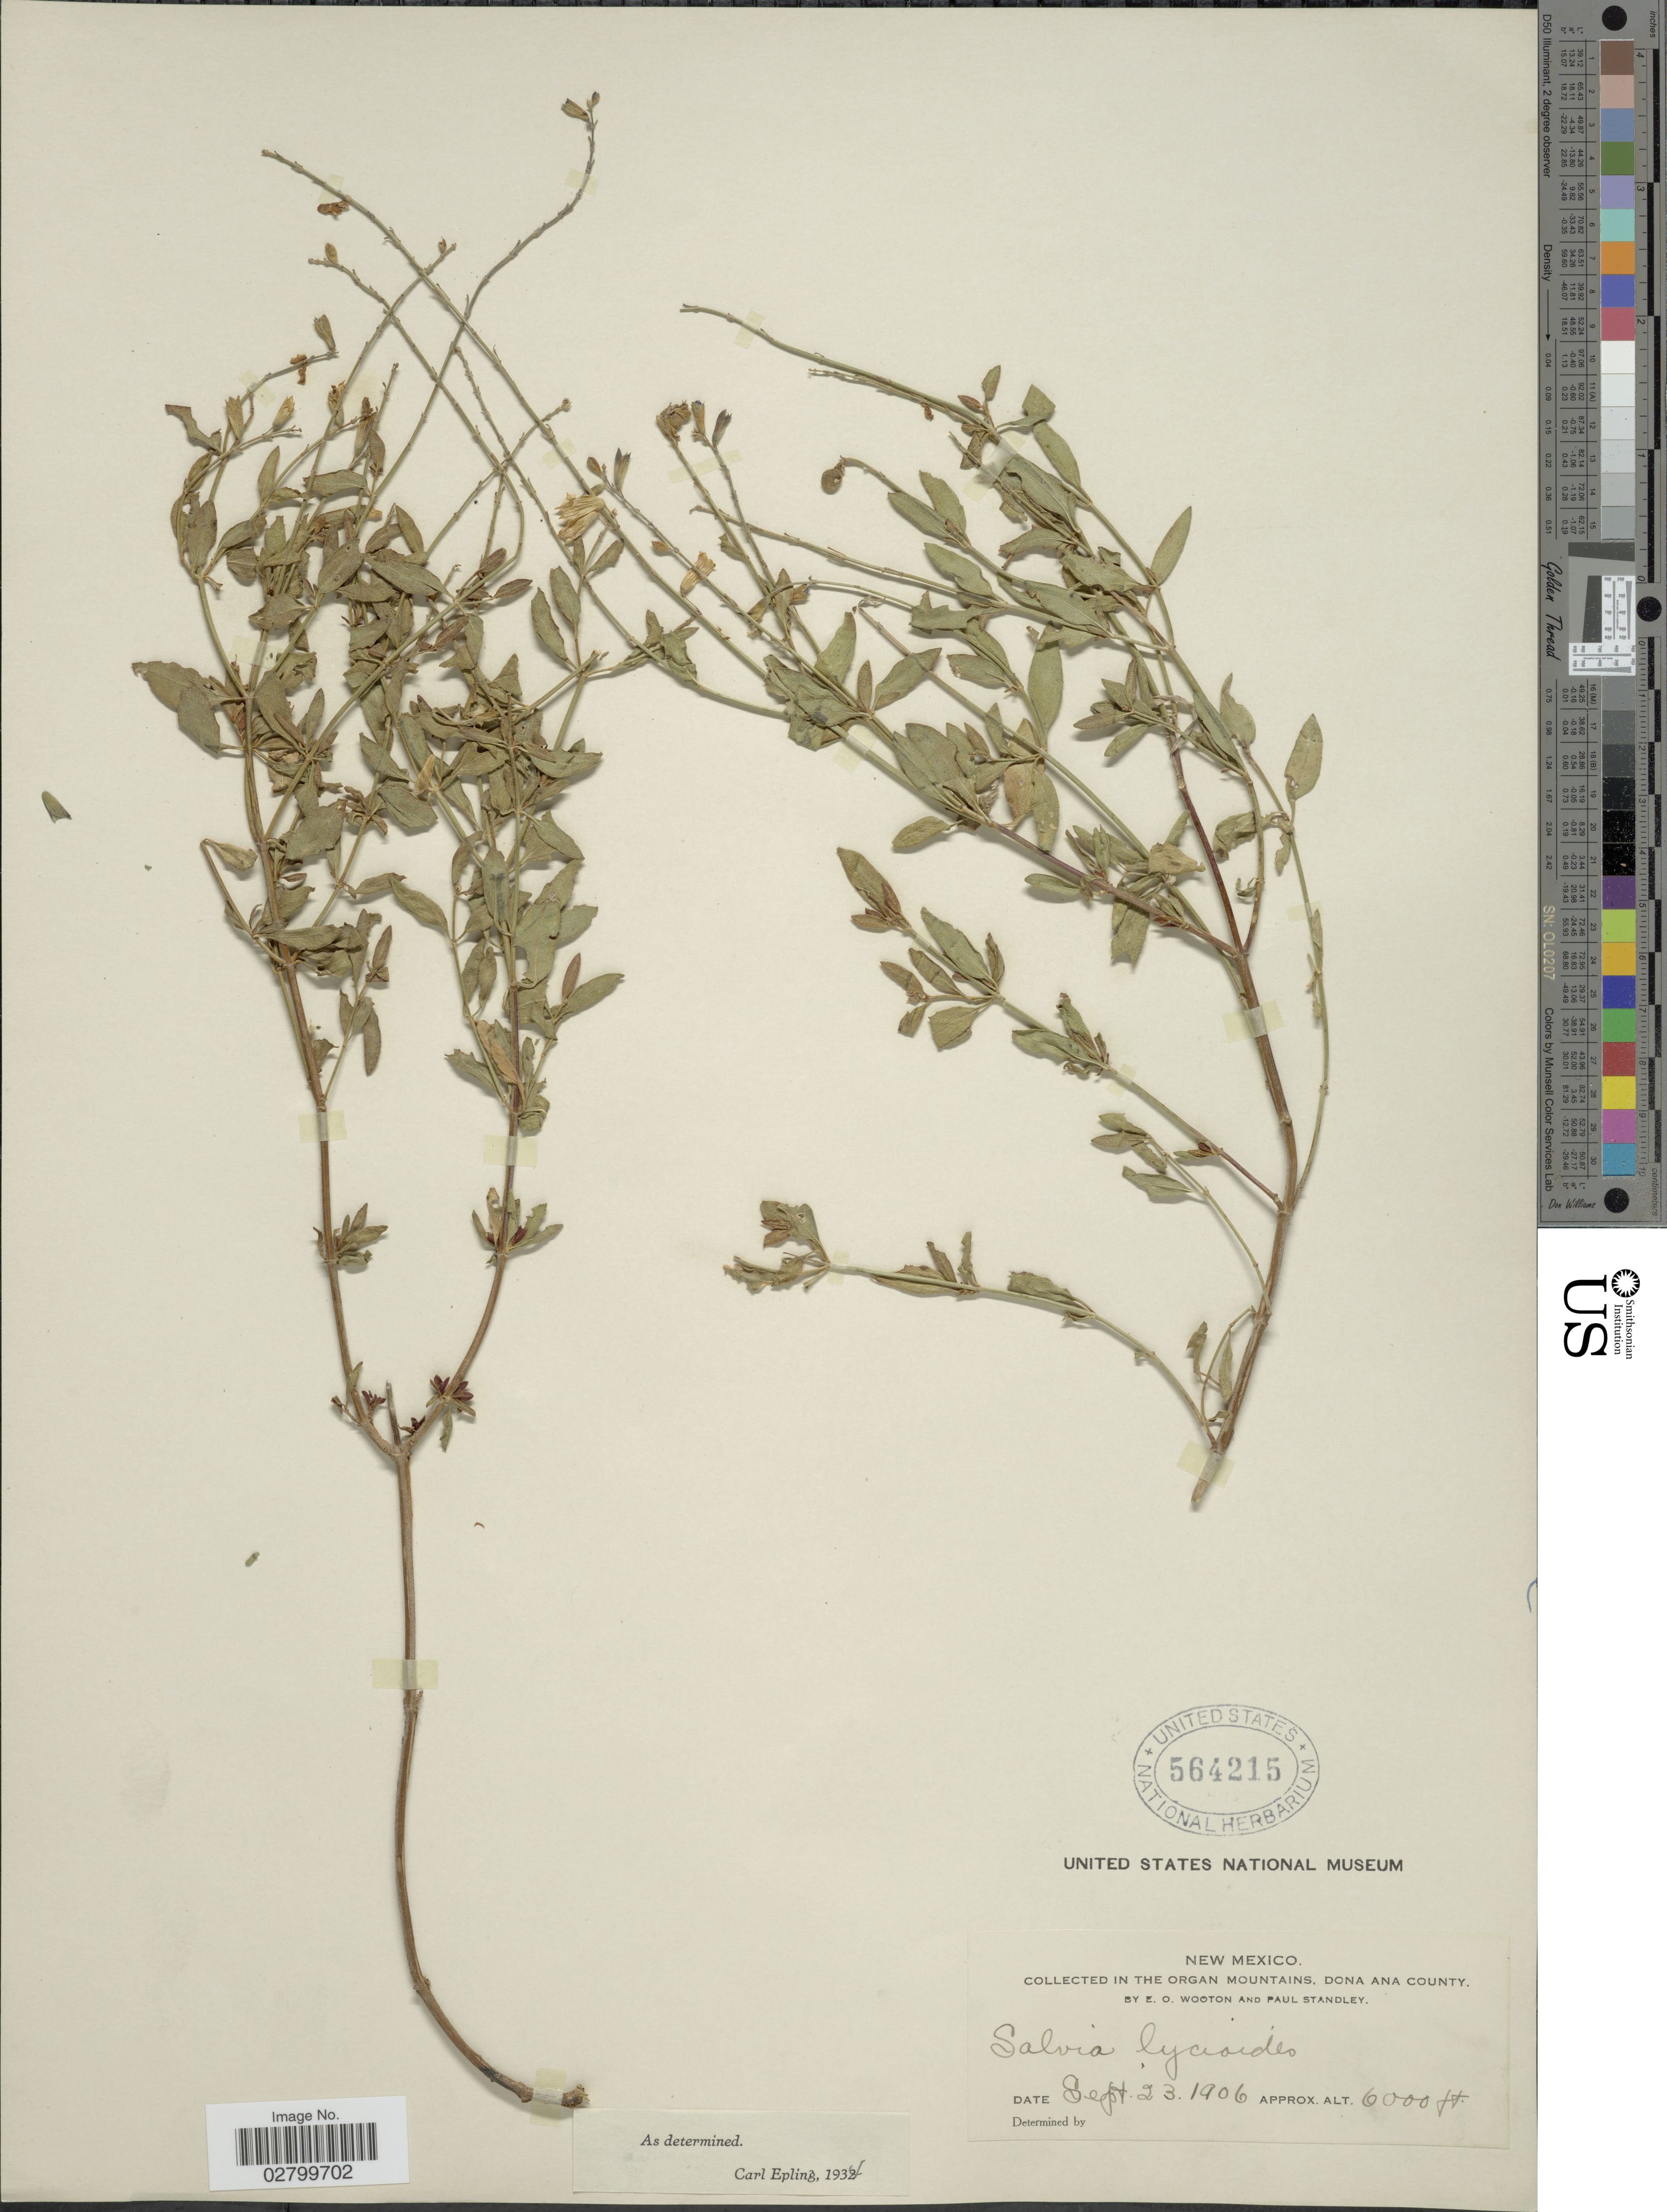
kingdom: Plantae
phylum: Tracheophyta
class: Magnoliopsida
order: Lamiales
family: Lamiaceae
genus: Salvia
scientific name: Salvia lycioides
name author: A. Gray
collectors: E. O. Wooton & P. C. Standley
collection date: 1906-09-23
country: United States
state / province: New Mexico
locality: In the Organ Mountains, Dona Ana County.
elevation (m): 1829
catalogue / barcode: US 564215